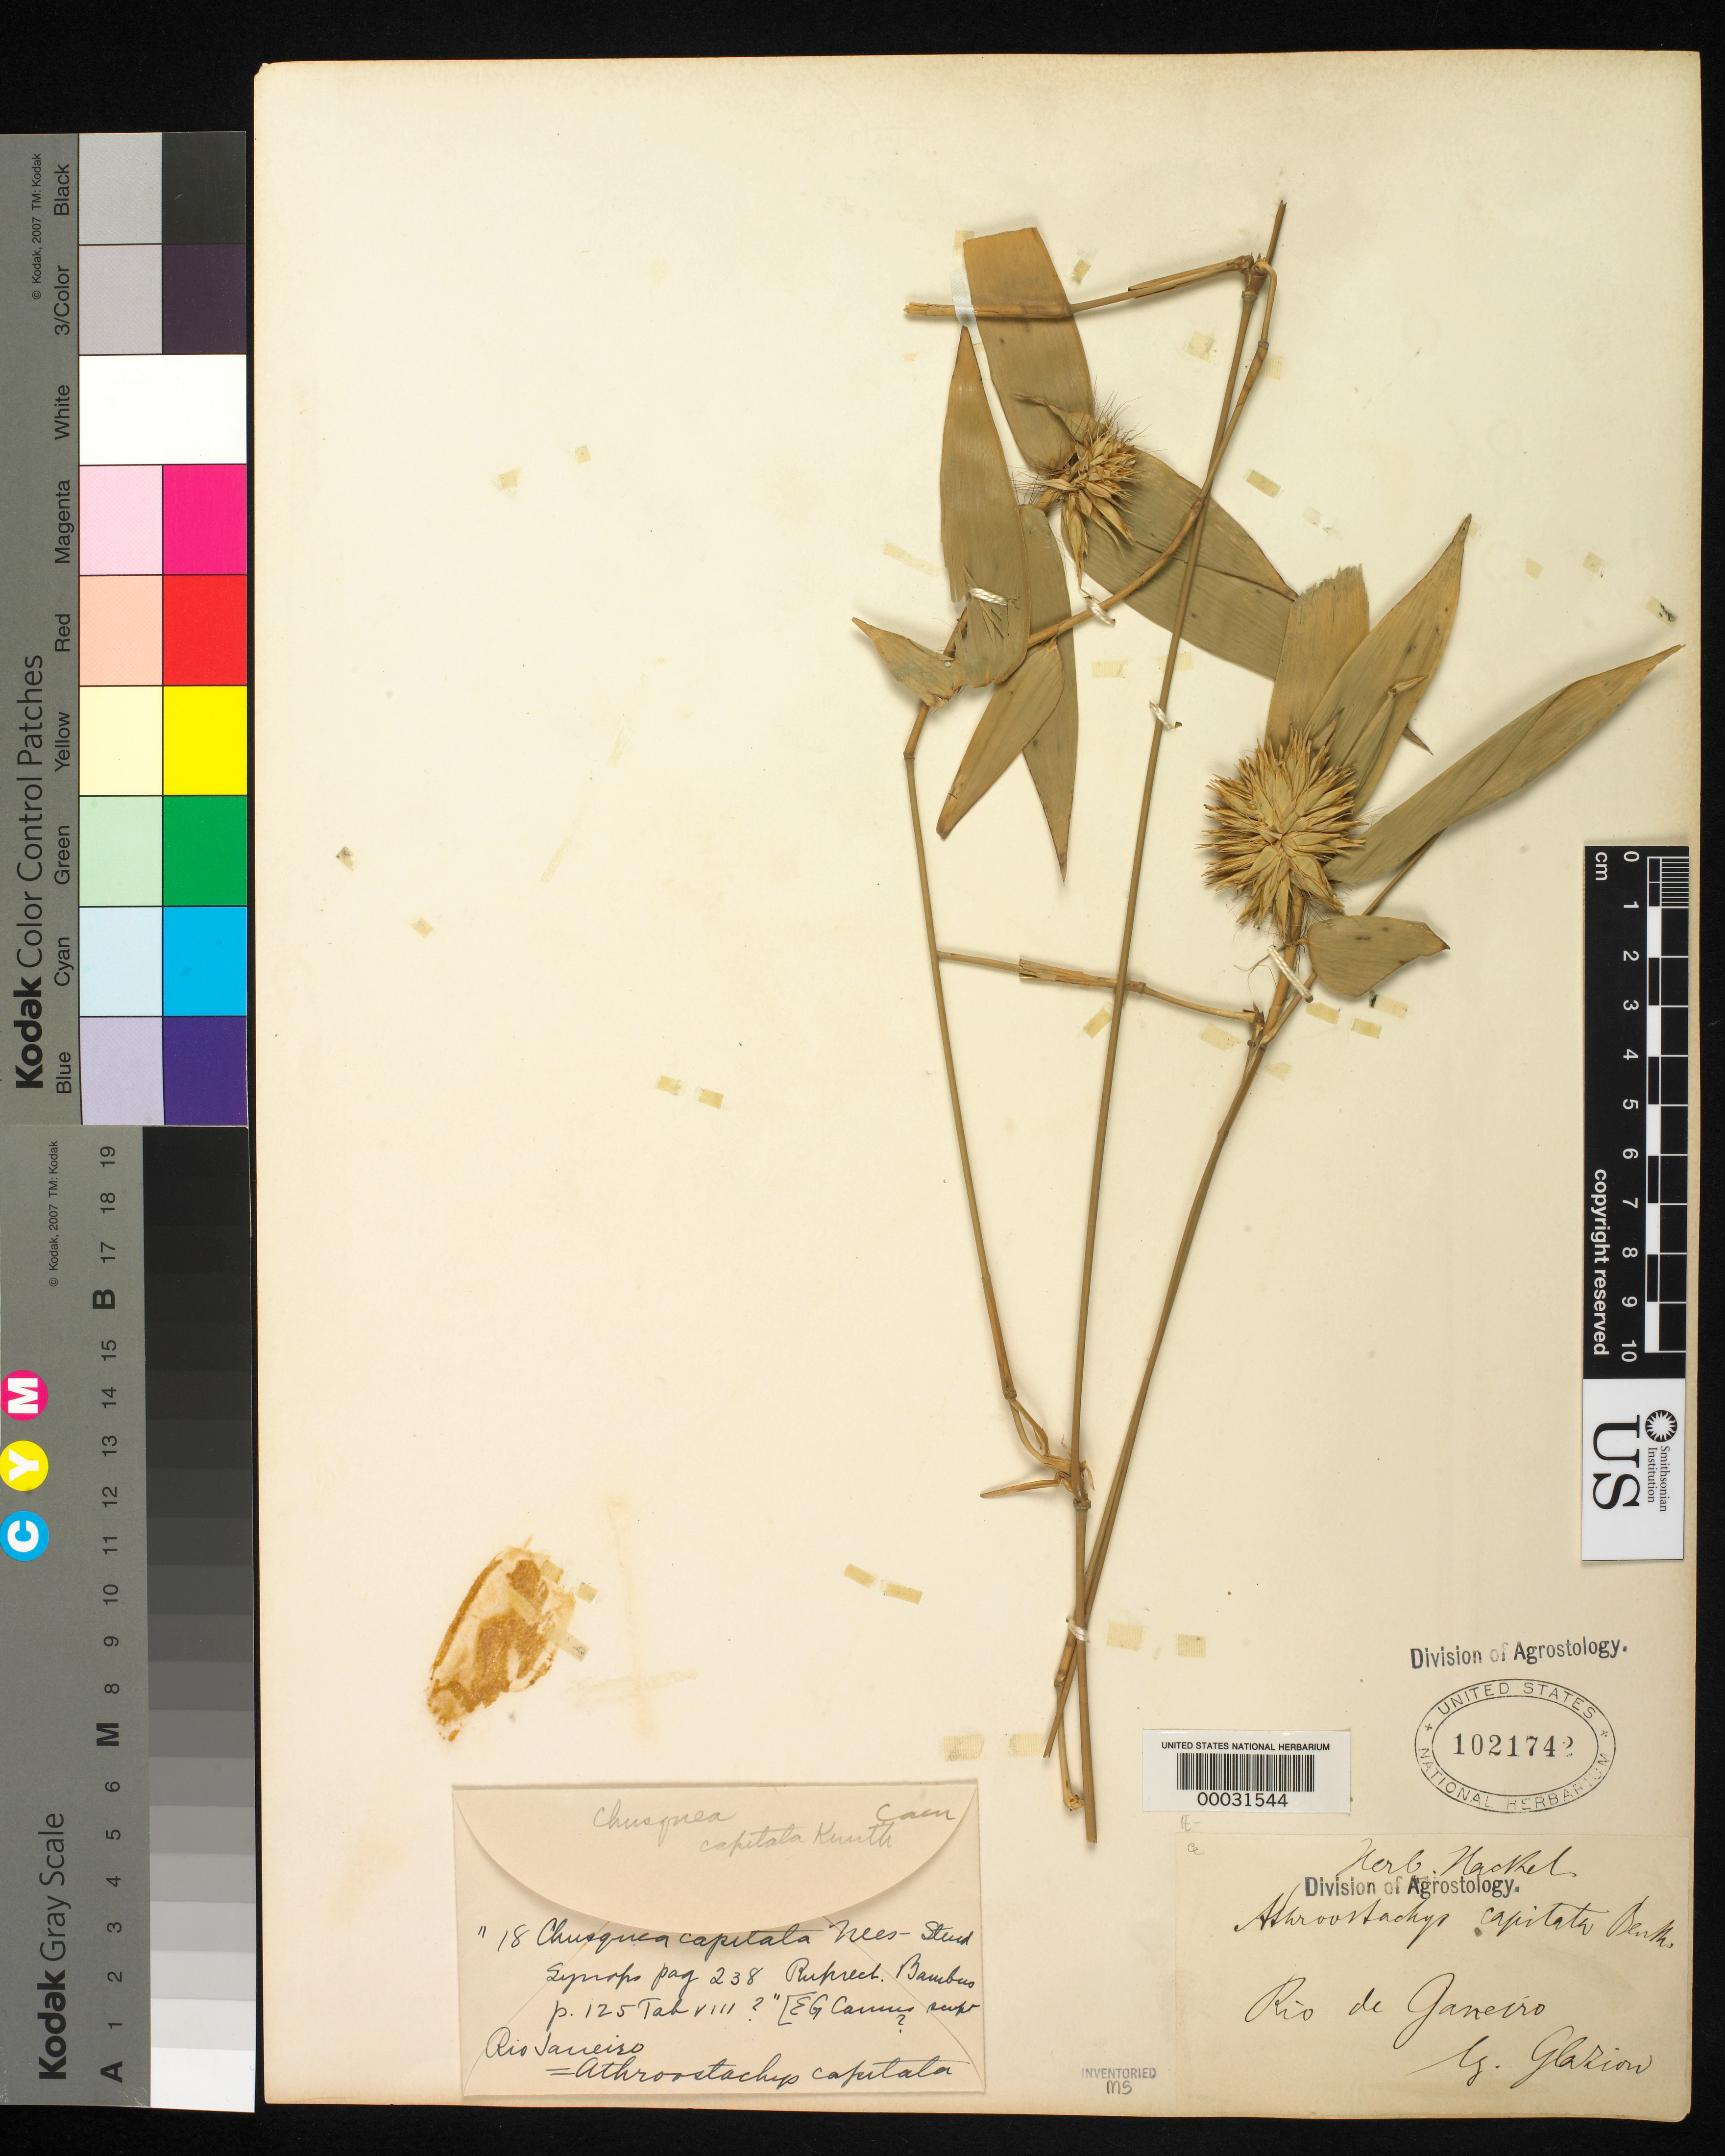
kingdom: Plantae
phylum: Tracheophyta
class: Liliopsida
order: Poales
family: Poaceae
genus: Athroostachys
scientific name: Athroostachys capitata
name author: (Hook.) Benth.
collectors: A. F. M. Glaziou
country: Brazil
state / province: Rio de Janeiro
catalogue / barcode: US 1021742